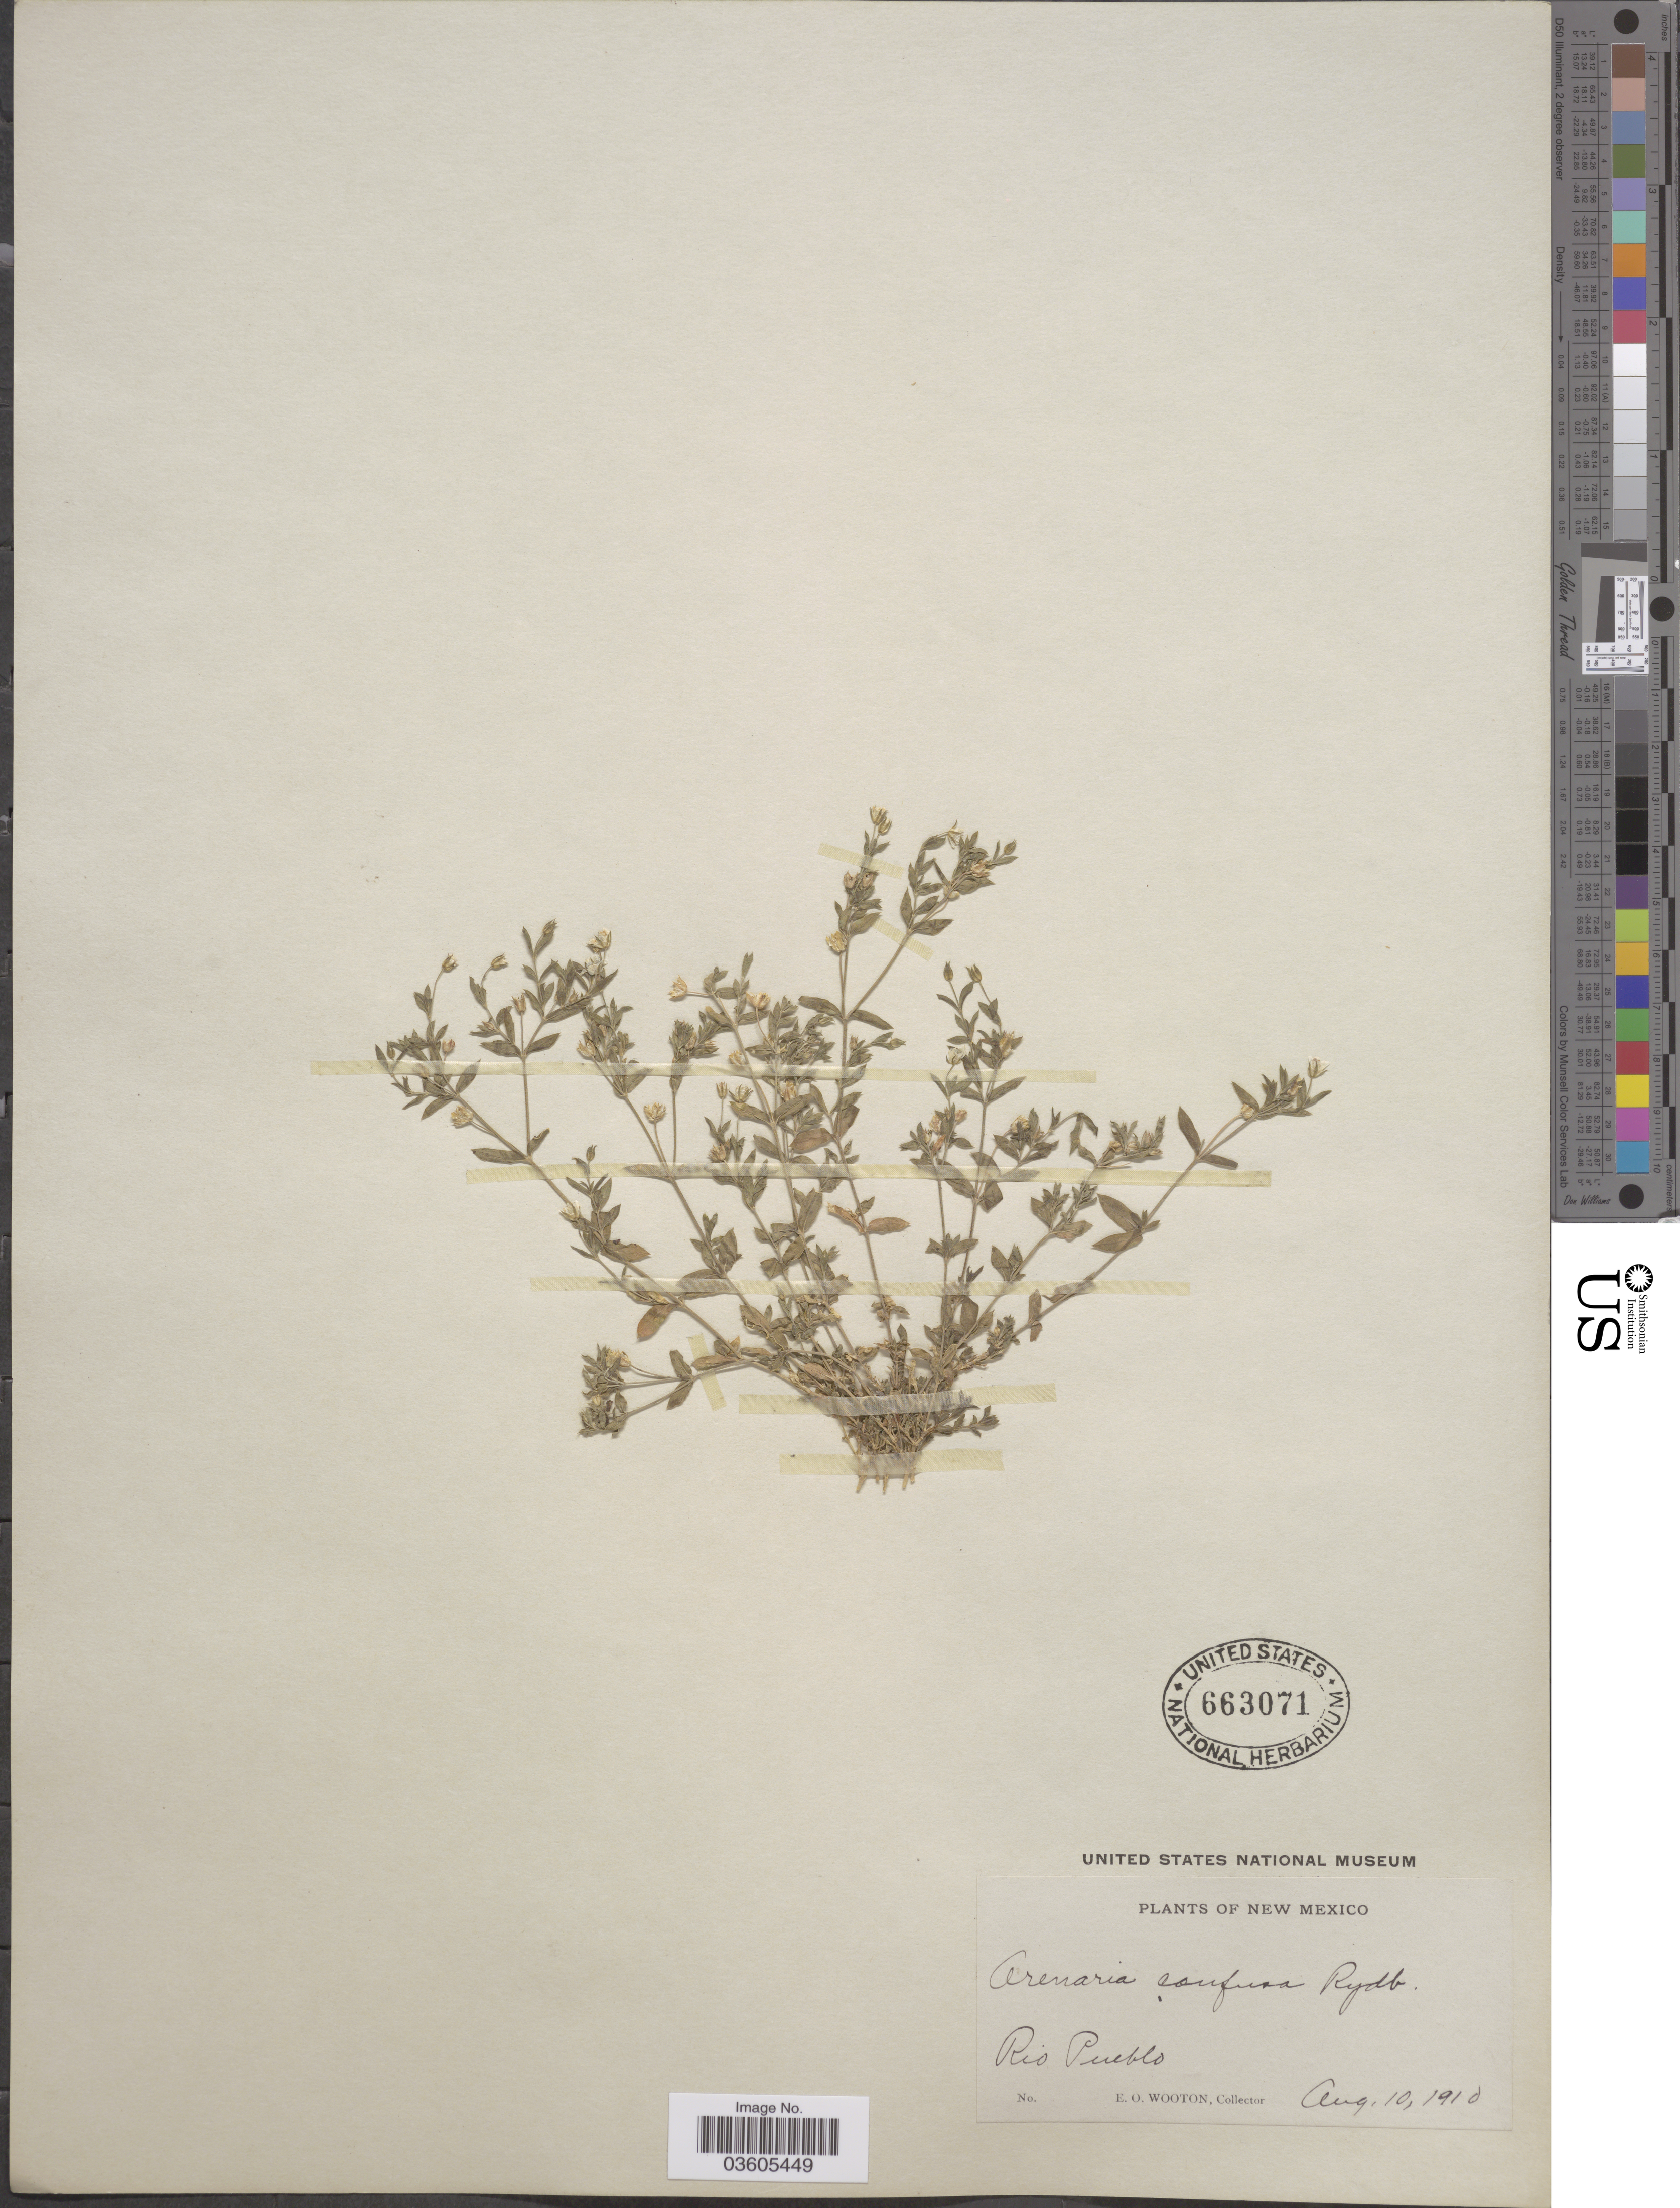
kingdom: Plantae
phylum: Tracheophyta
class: Magnoliopsida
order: Caryophyllales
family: Caryophyllaceae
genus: Arenaria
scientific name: Arenaria confusa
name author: Rydb.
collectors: E. O. Wooton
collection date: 1910-08-10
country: United States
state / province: New Mexico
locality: Rio Pueblo.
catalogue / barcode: US 663071